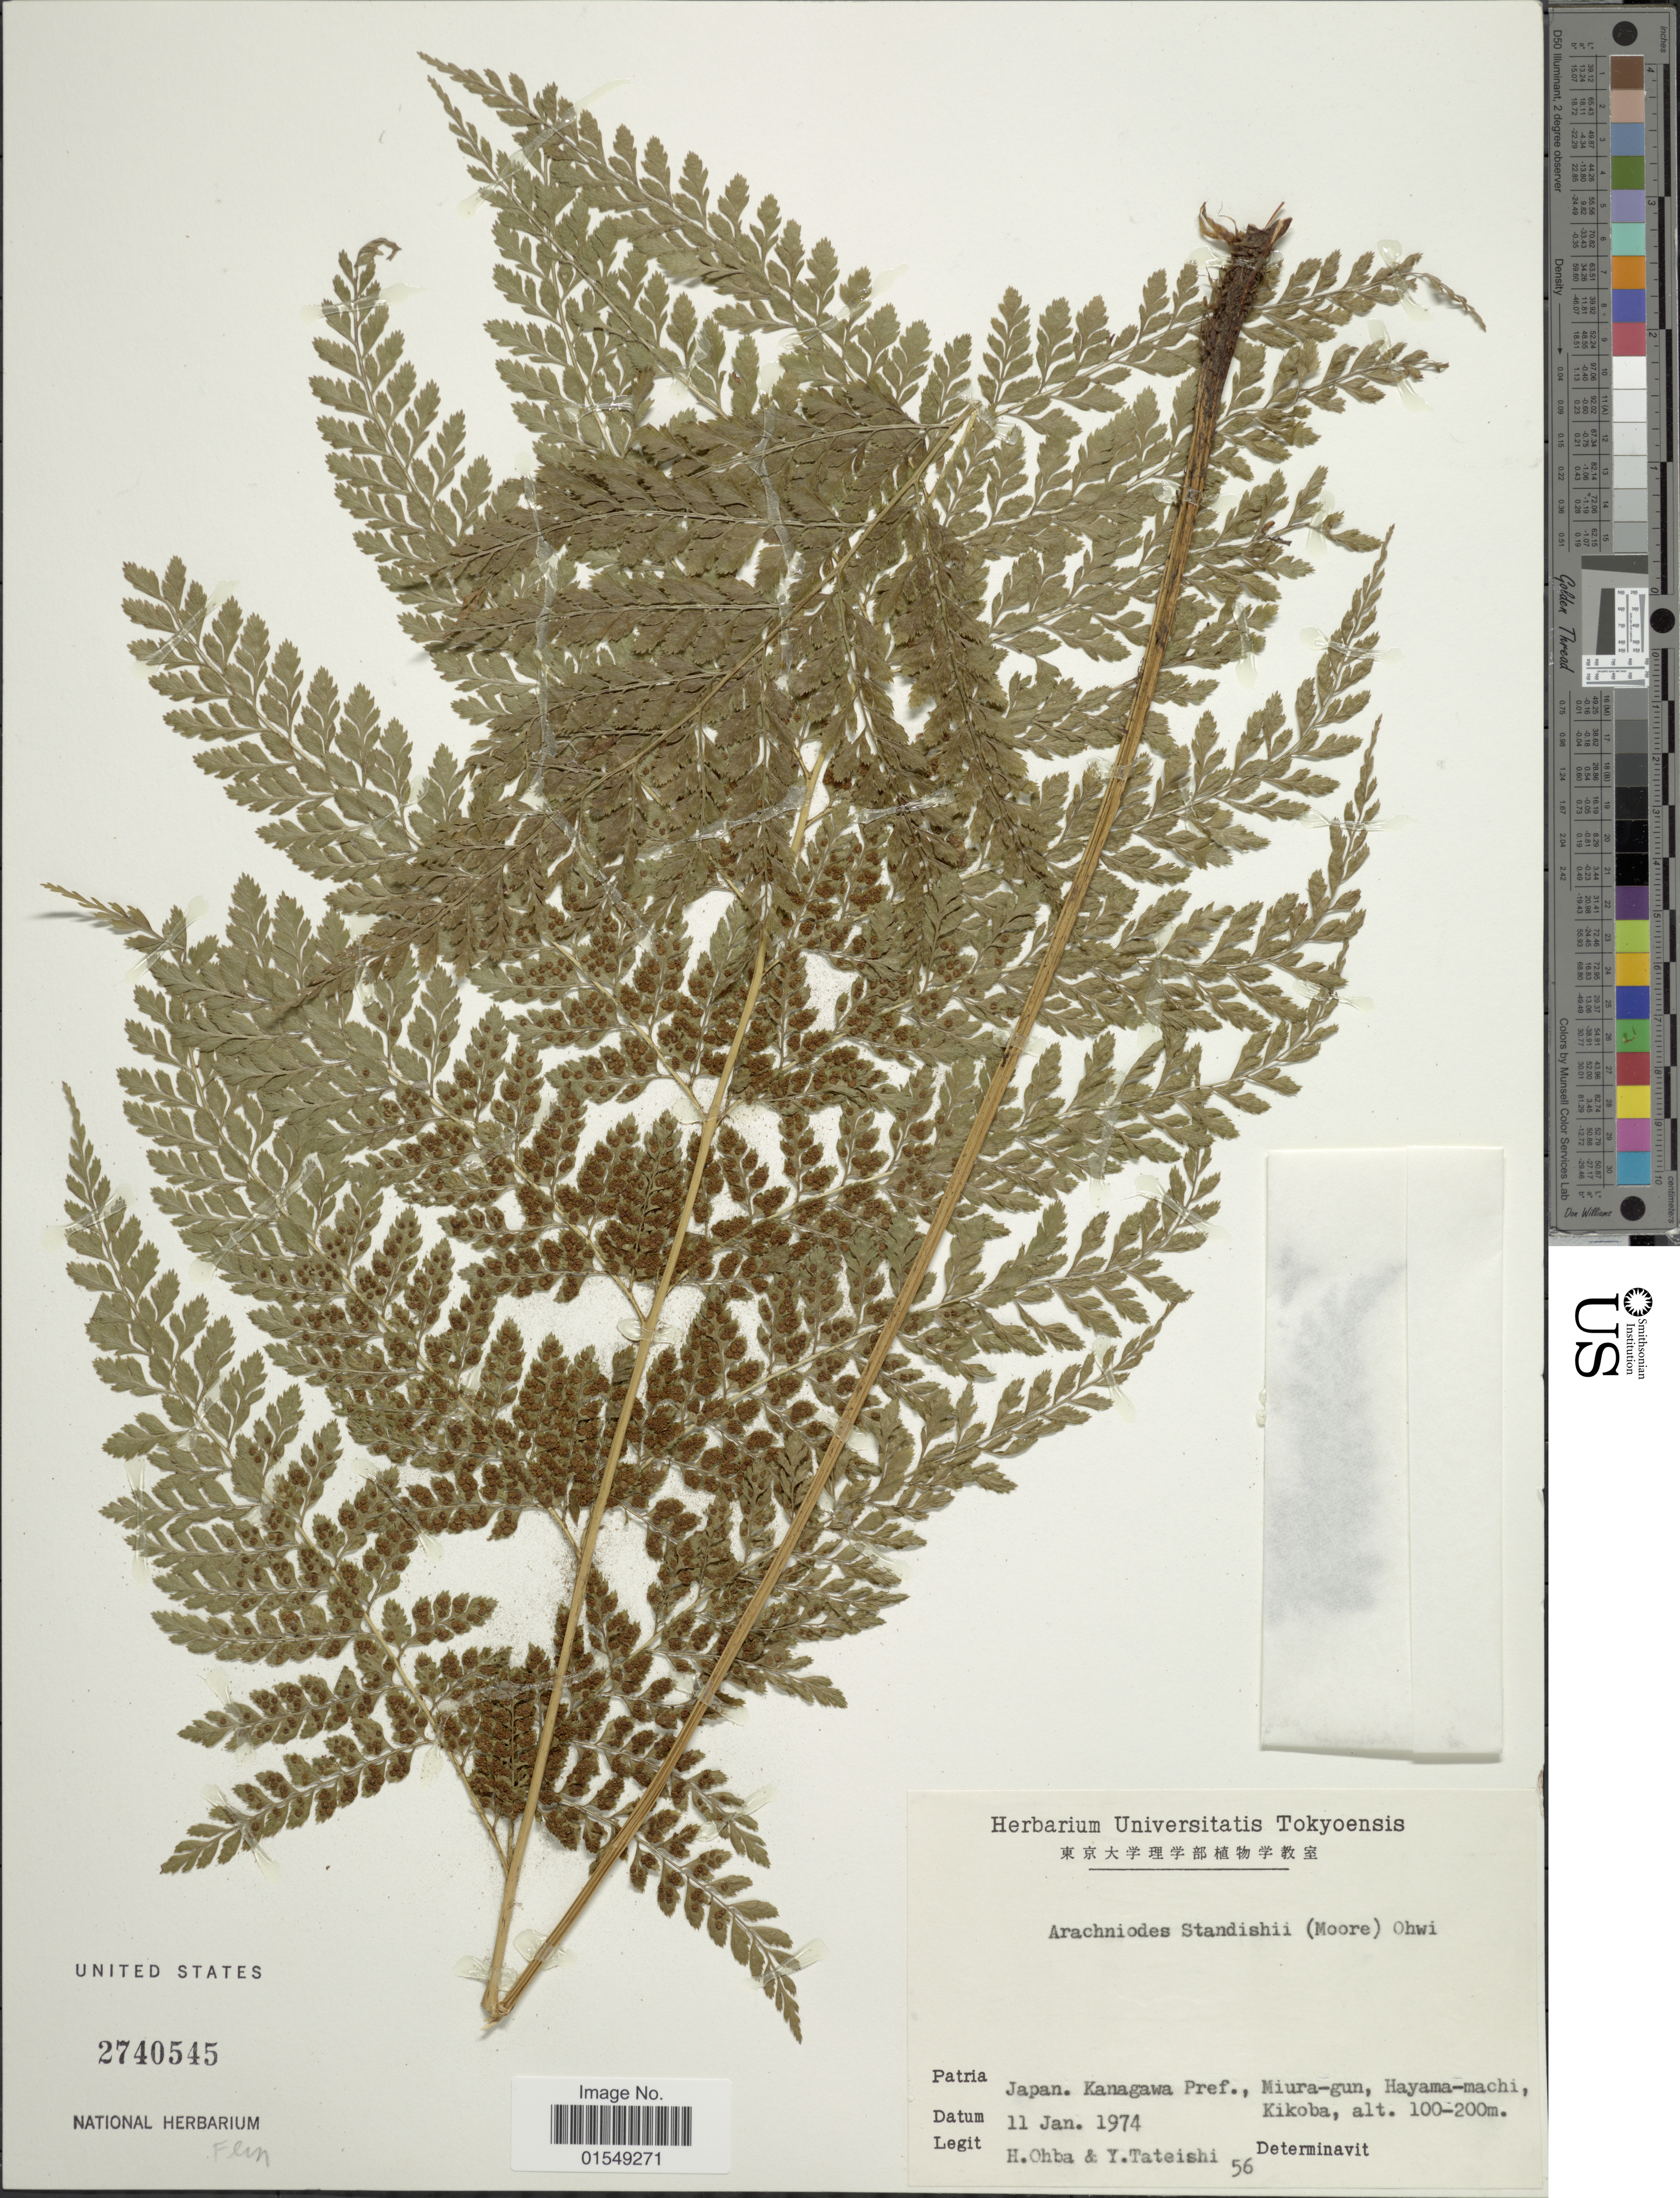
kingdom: Plantae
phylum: Tracheophyta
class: Polypodiopsida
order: Polypodiales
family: Dryopteridaceae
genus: Arachniodes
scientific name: Arachniodes standishii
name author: (T. Moore) Ohwi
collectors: H. Ohba & Y. Tateishi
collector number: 56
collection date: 1974-01-11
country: Japan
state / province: Kanagawa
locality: Japan. Kanagawa Pref., Miura-gun, Hayama-machi, Kikoba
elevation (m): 100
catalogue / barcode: US 2740545